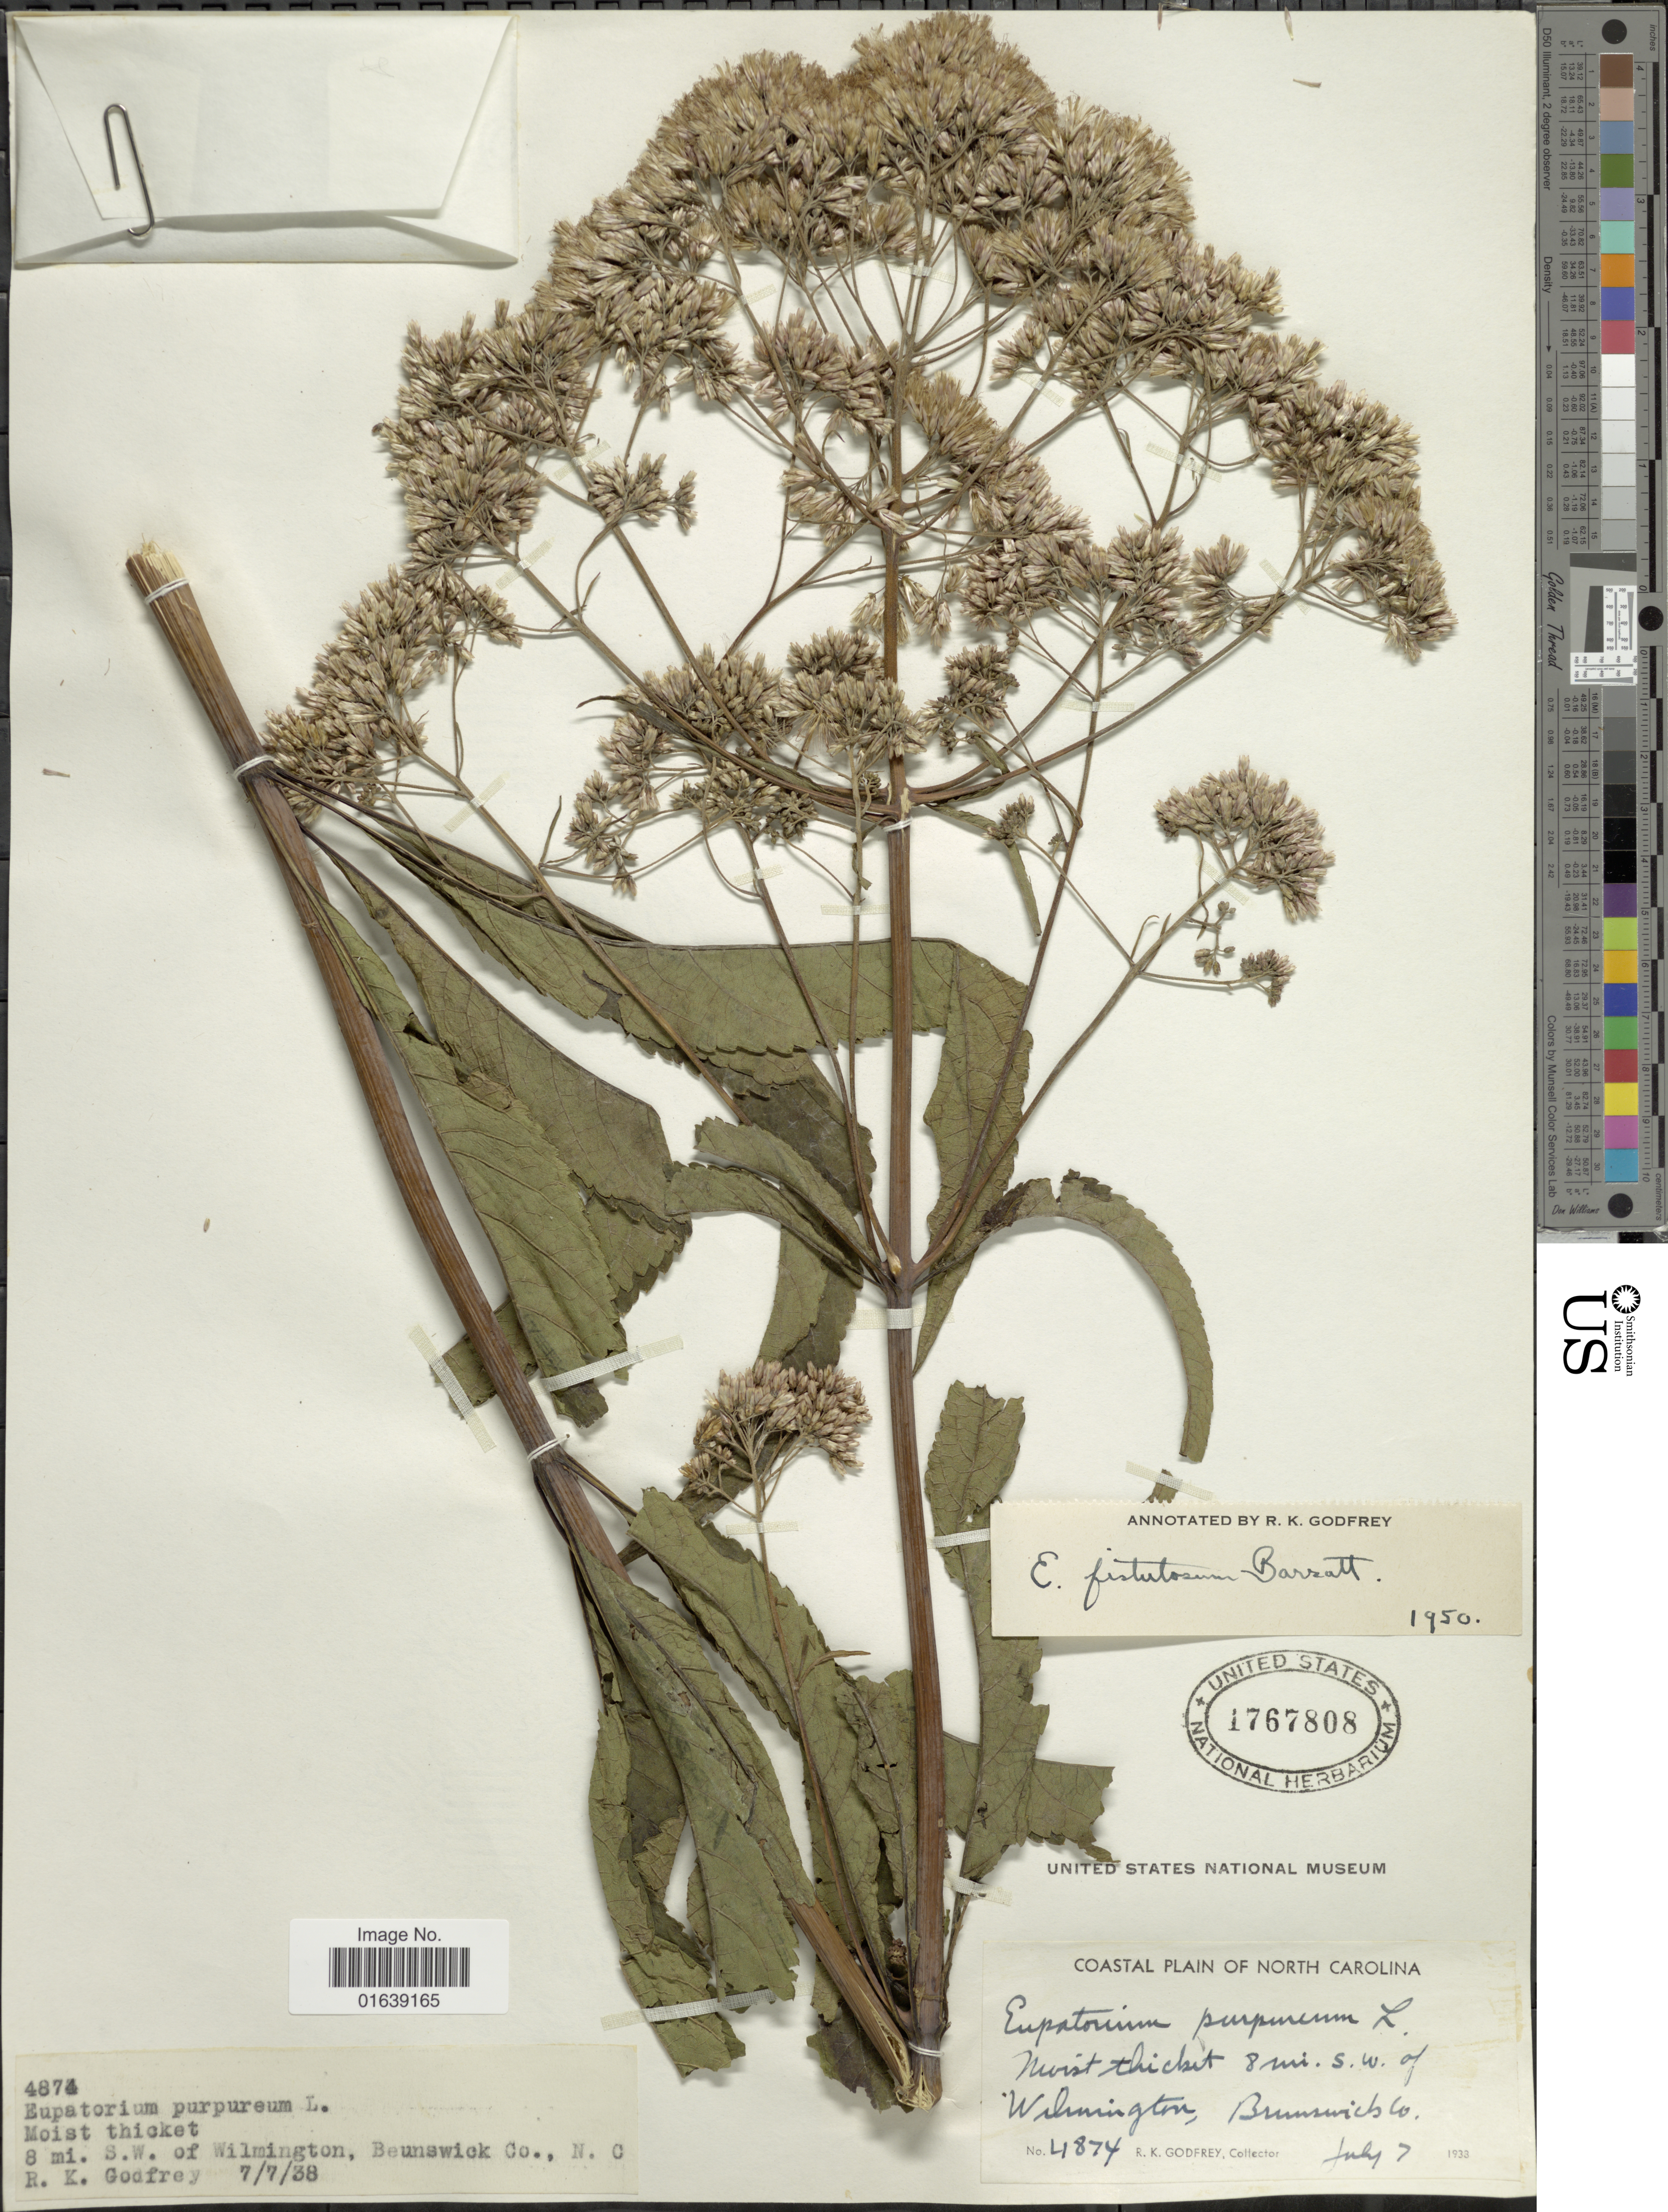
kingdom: Plantae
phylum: Tracheophyta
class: Magnoliopsida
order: Asterales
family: Asteraceae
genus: Eupatorium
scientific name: Eupatorium fistulosum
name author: Barratt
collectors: R. K. Godfrey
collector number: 4874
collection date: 1933-07-07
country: United States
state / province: North Carolina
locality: moist thicket 8 mi. s. w. of Wilmington, Brunwick Co.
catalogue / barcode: US 1767808